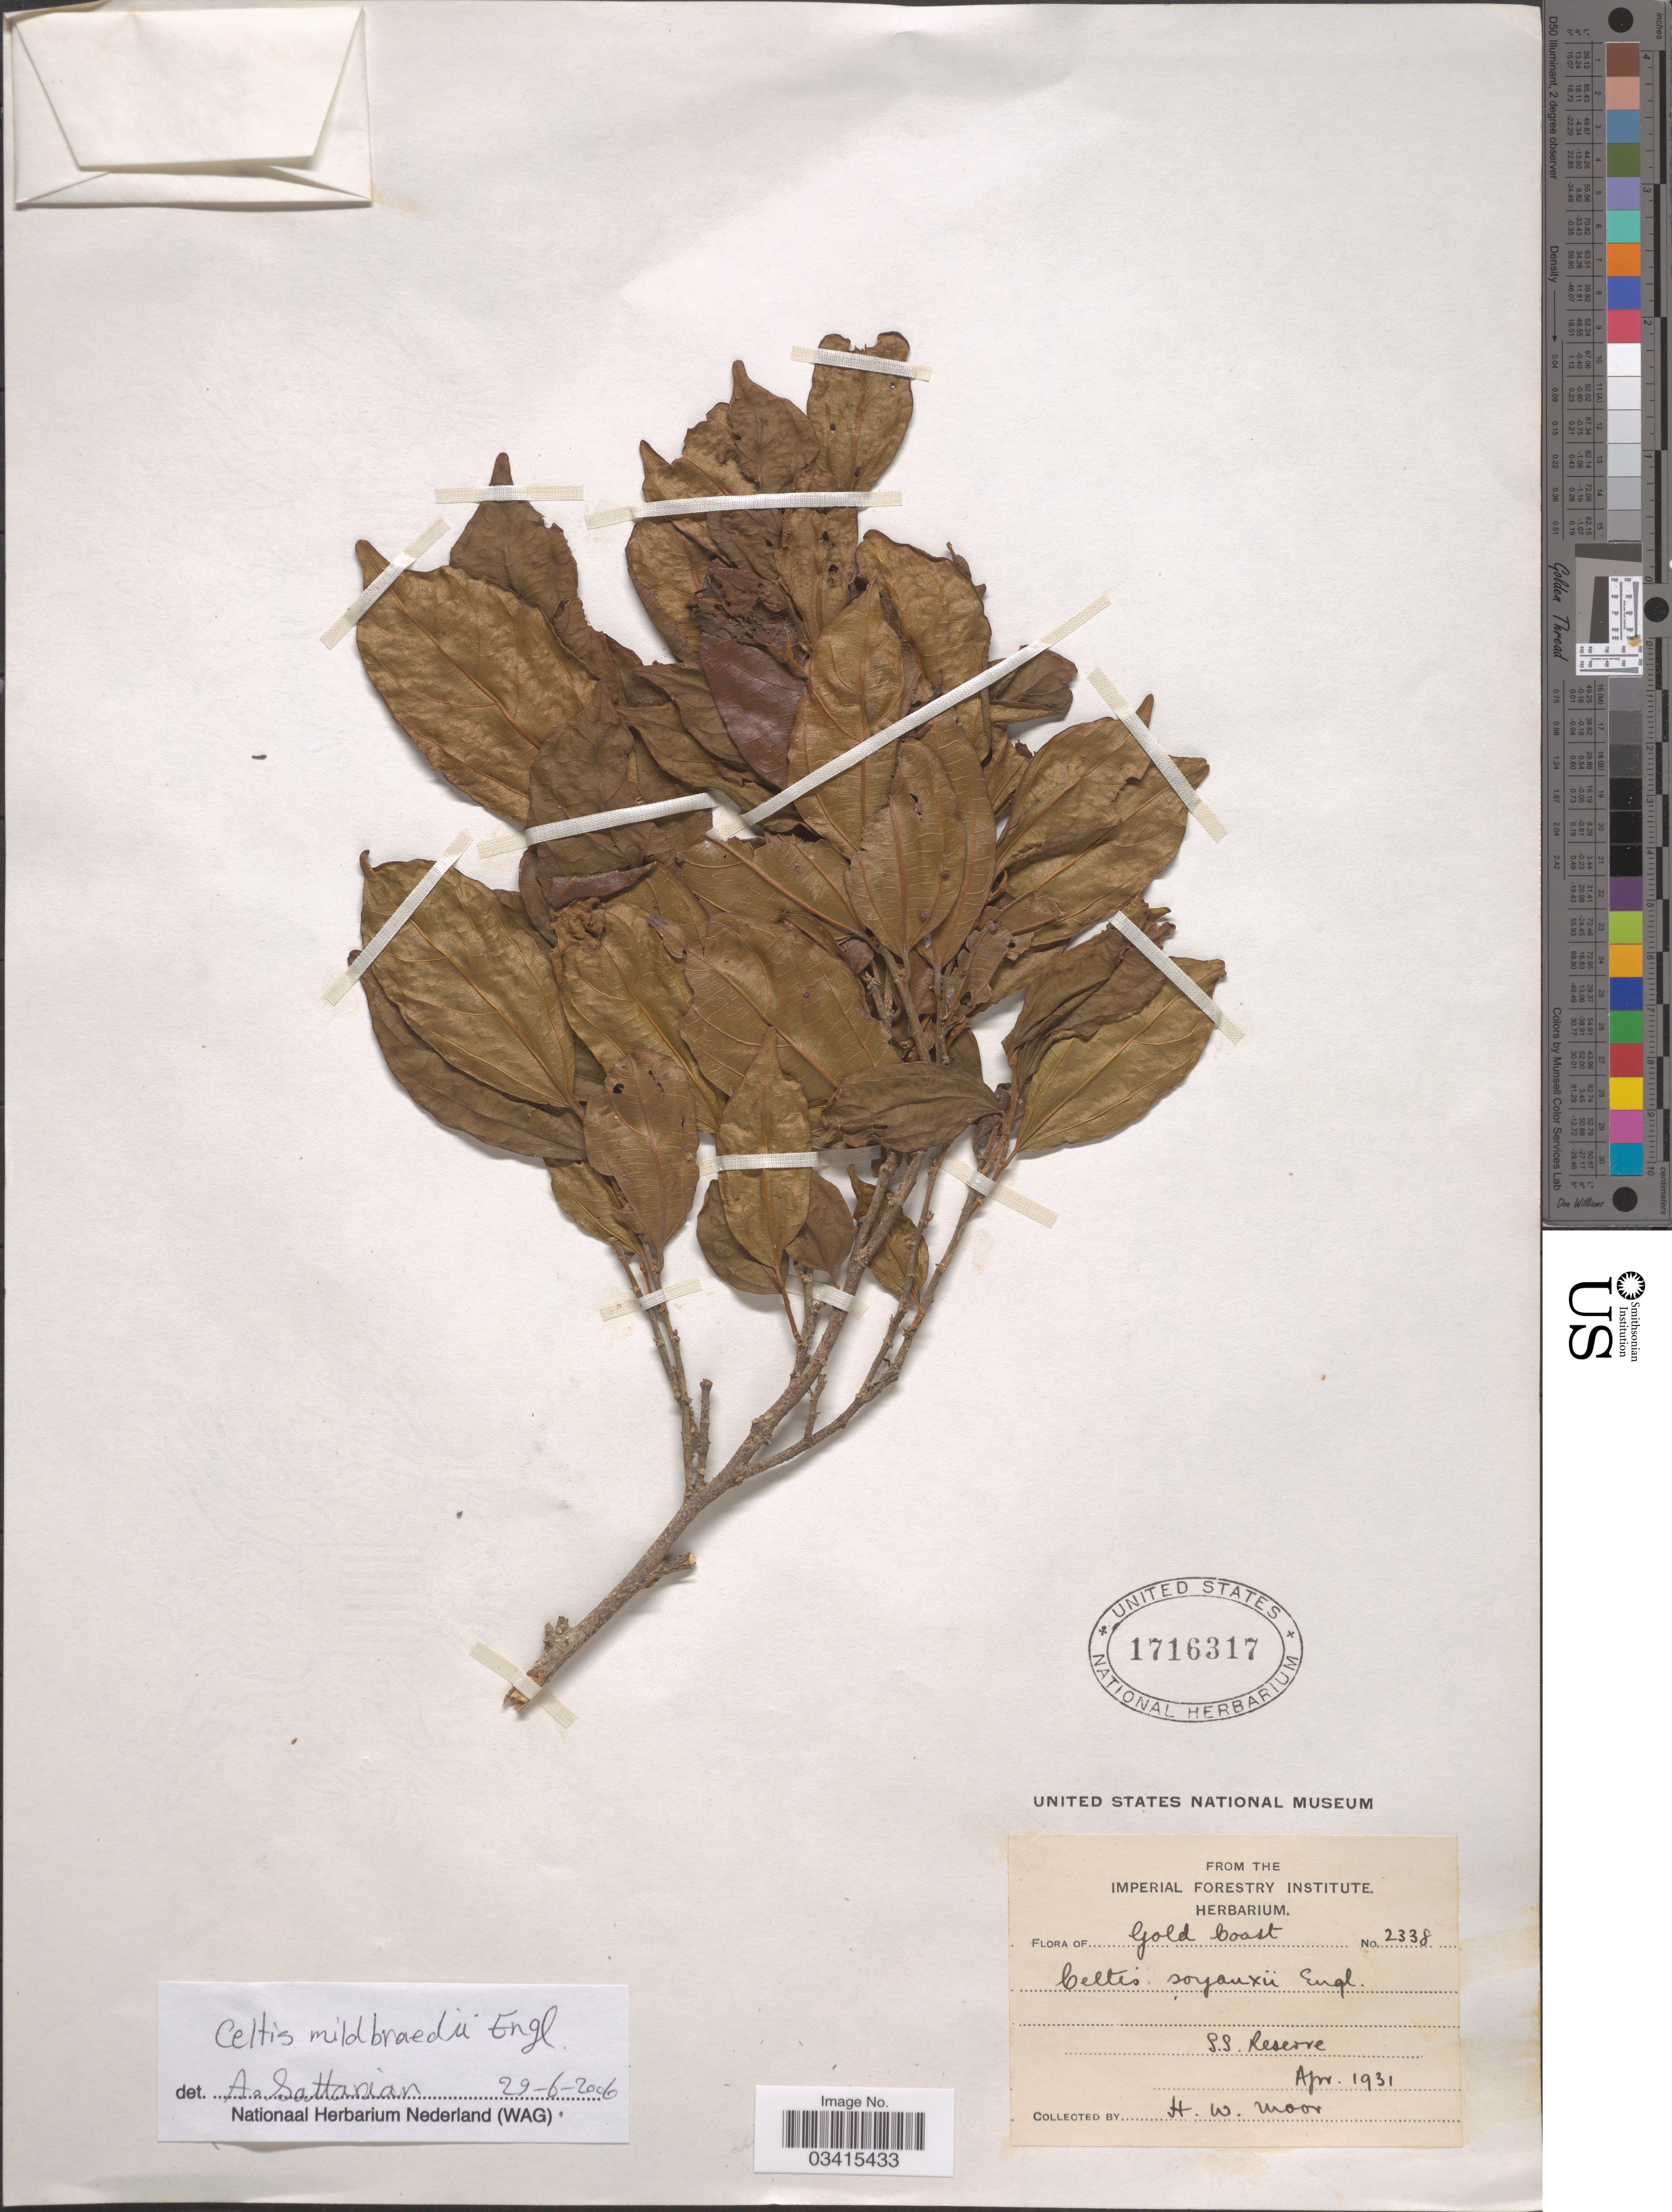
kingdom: Plantae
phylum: Tracheophyta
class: Magnoliopsida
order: Rosales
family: Cannabaceae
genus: Celtis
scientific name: Celtis mildbraedii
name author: Engl.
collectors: H. Moor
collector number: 2338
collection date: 1931-04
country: Ghana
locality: Gold Coast. S.S. Reserve.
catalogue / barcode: US 1716317